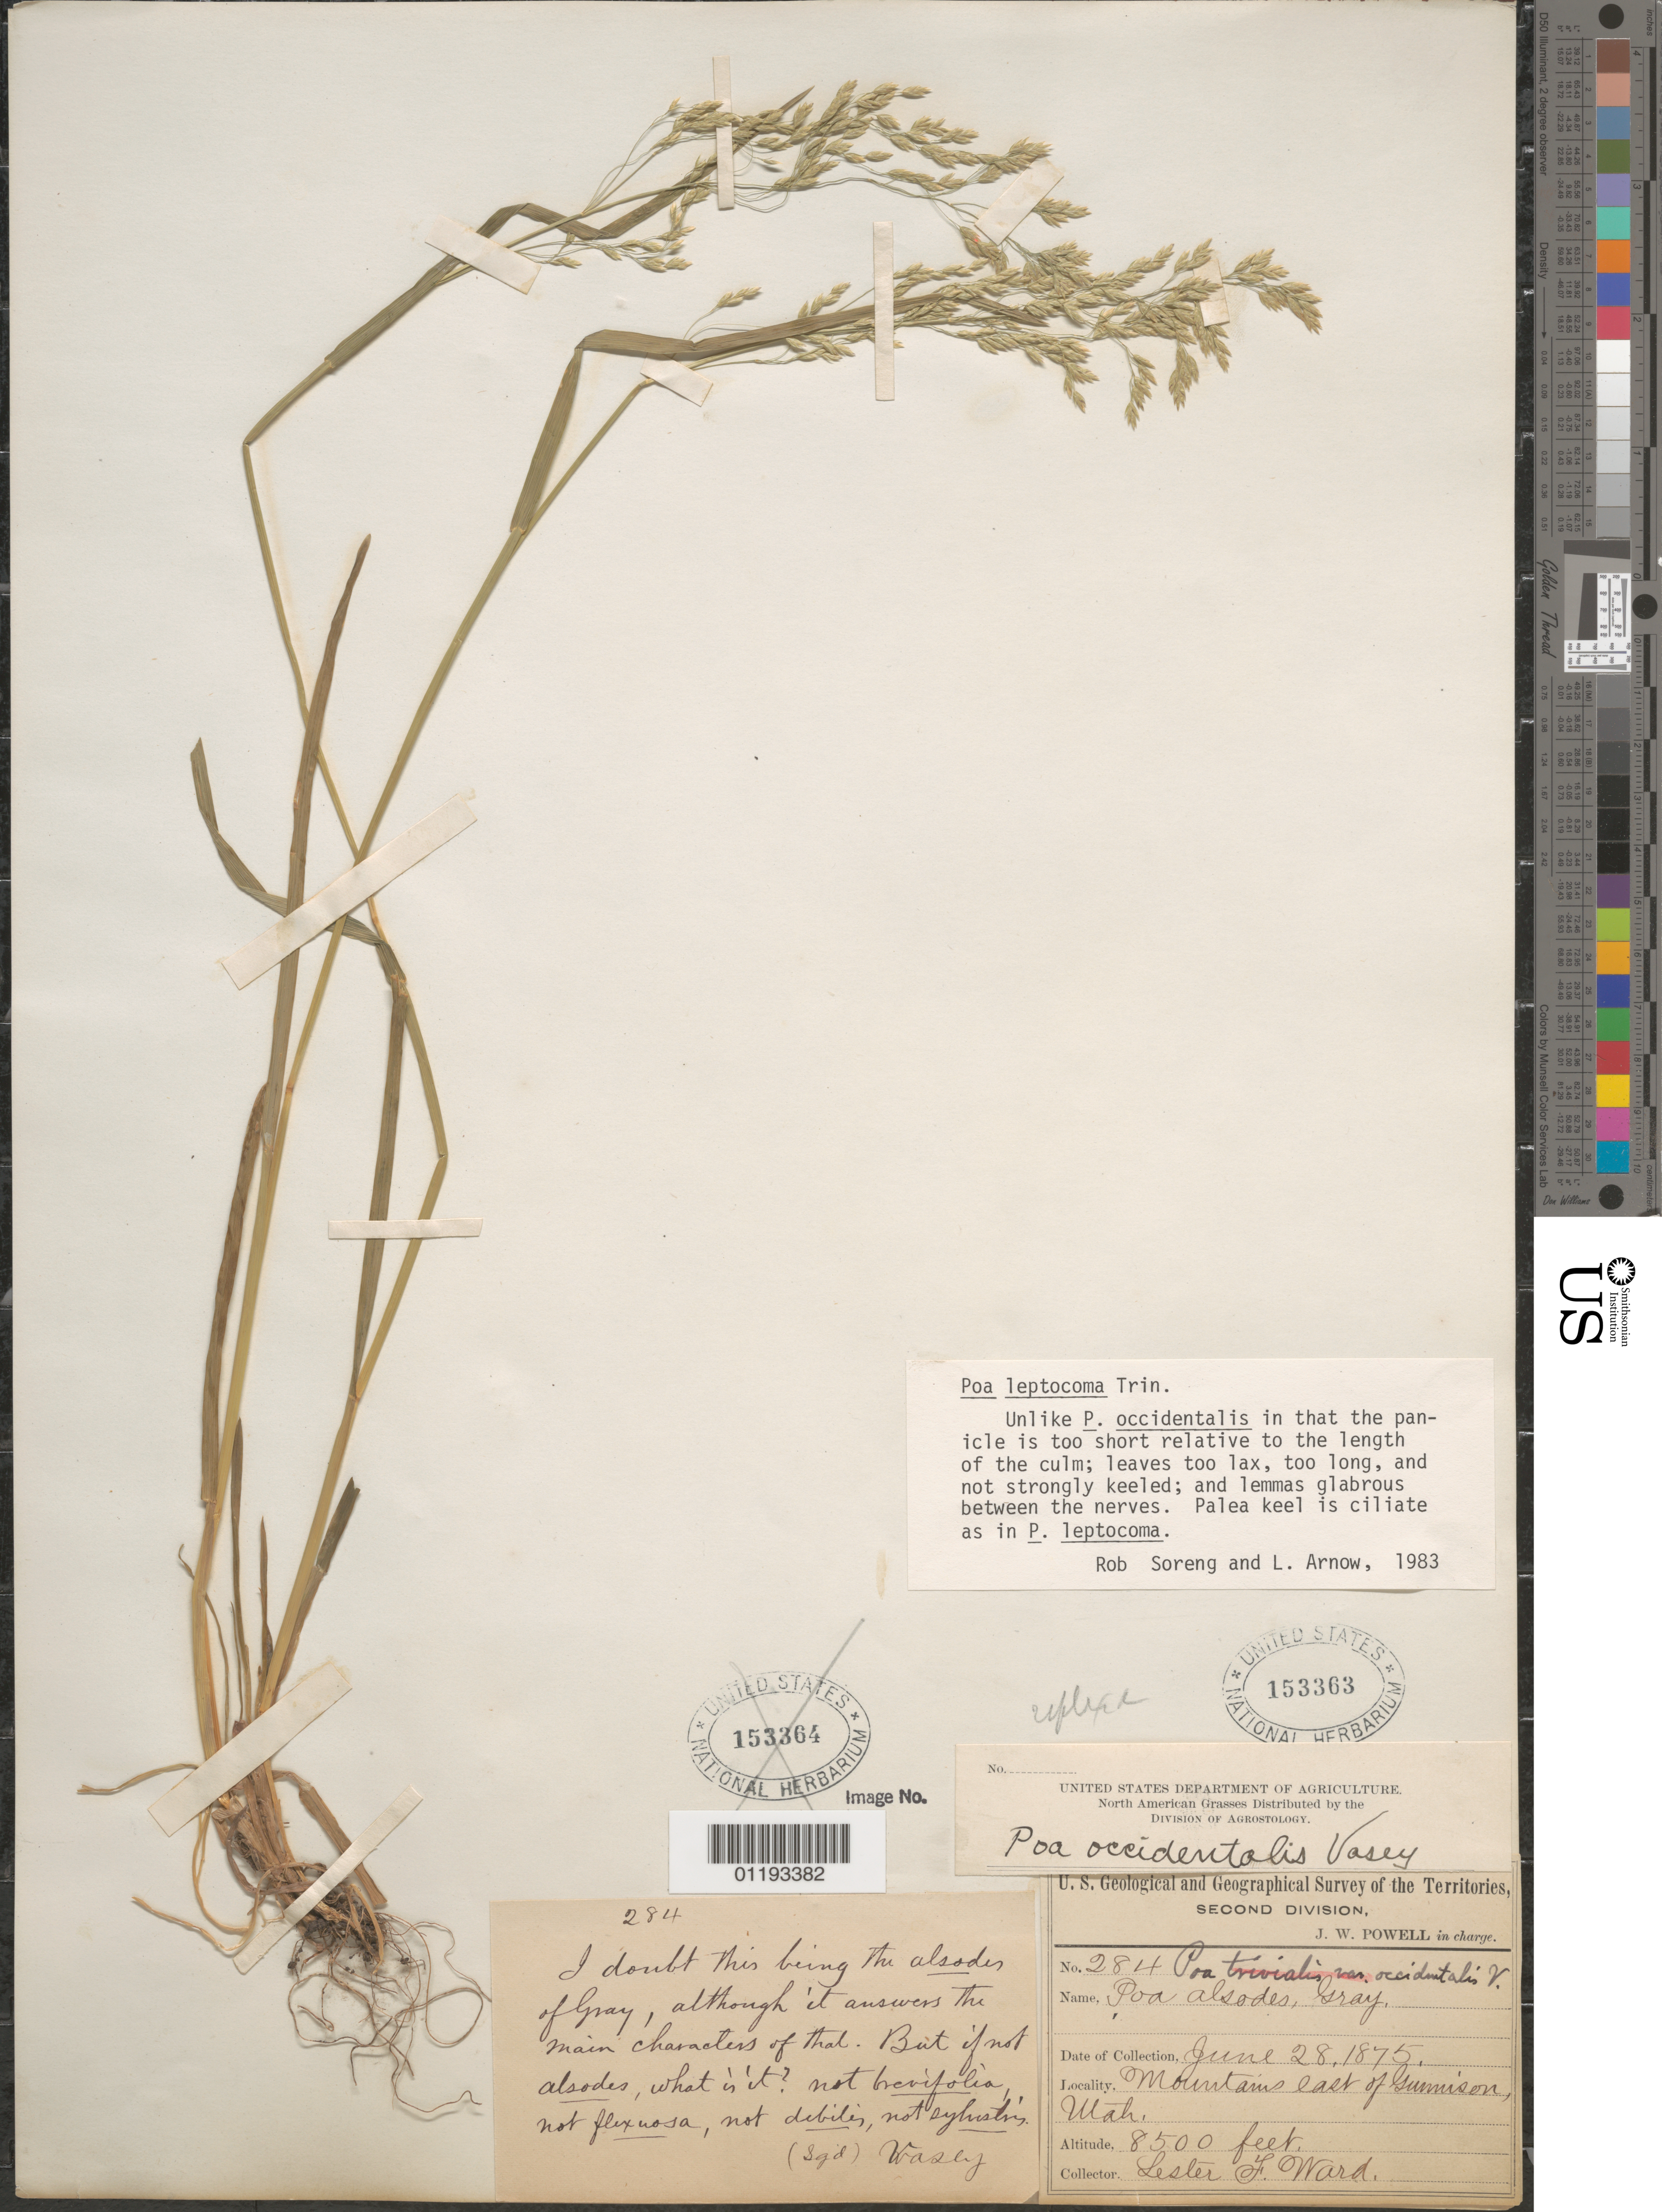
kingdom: Plantae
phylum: Tracheophyta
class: Liliopsida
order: Poales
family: Poaceae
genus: Poa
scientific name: Poa leptocoma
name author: Trin.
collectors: L. F. Ward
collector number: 284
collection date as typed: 28 Jun 1875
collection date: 1875-06-28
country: United States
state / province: Utah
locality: Mountains east of Gunnison.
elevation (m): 2591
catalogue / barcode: US 153363